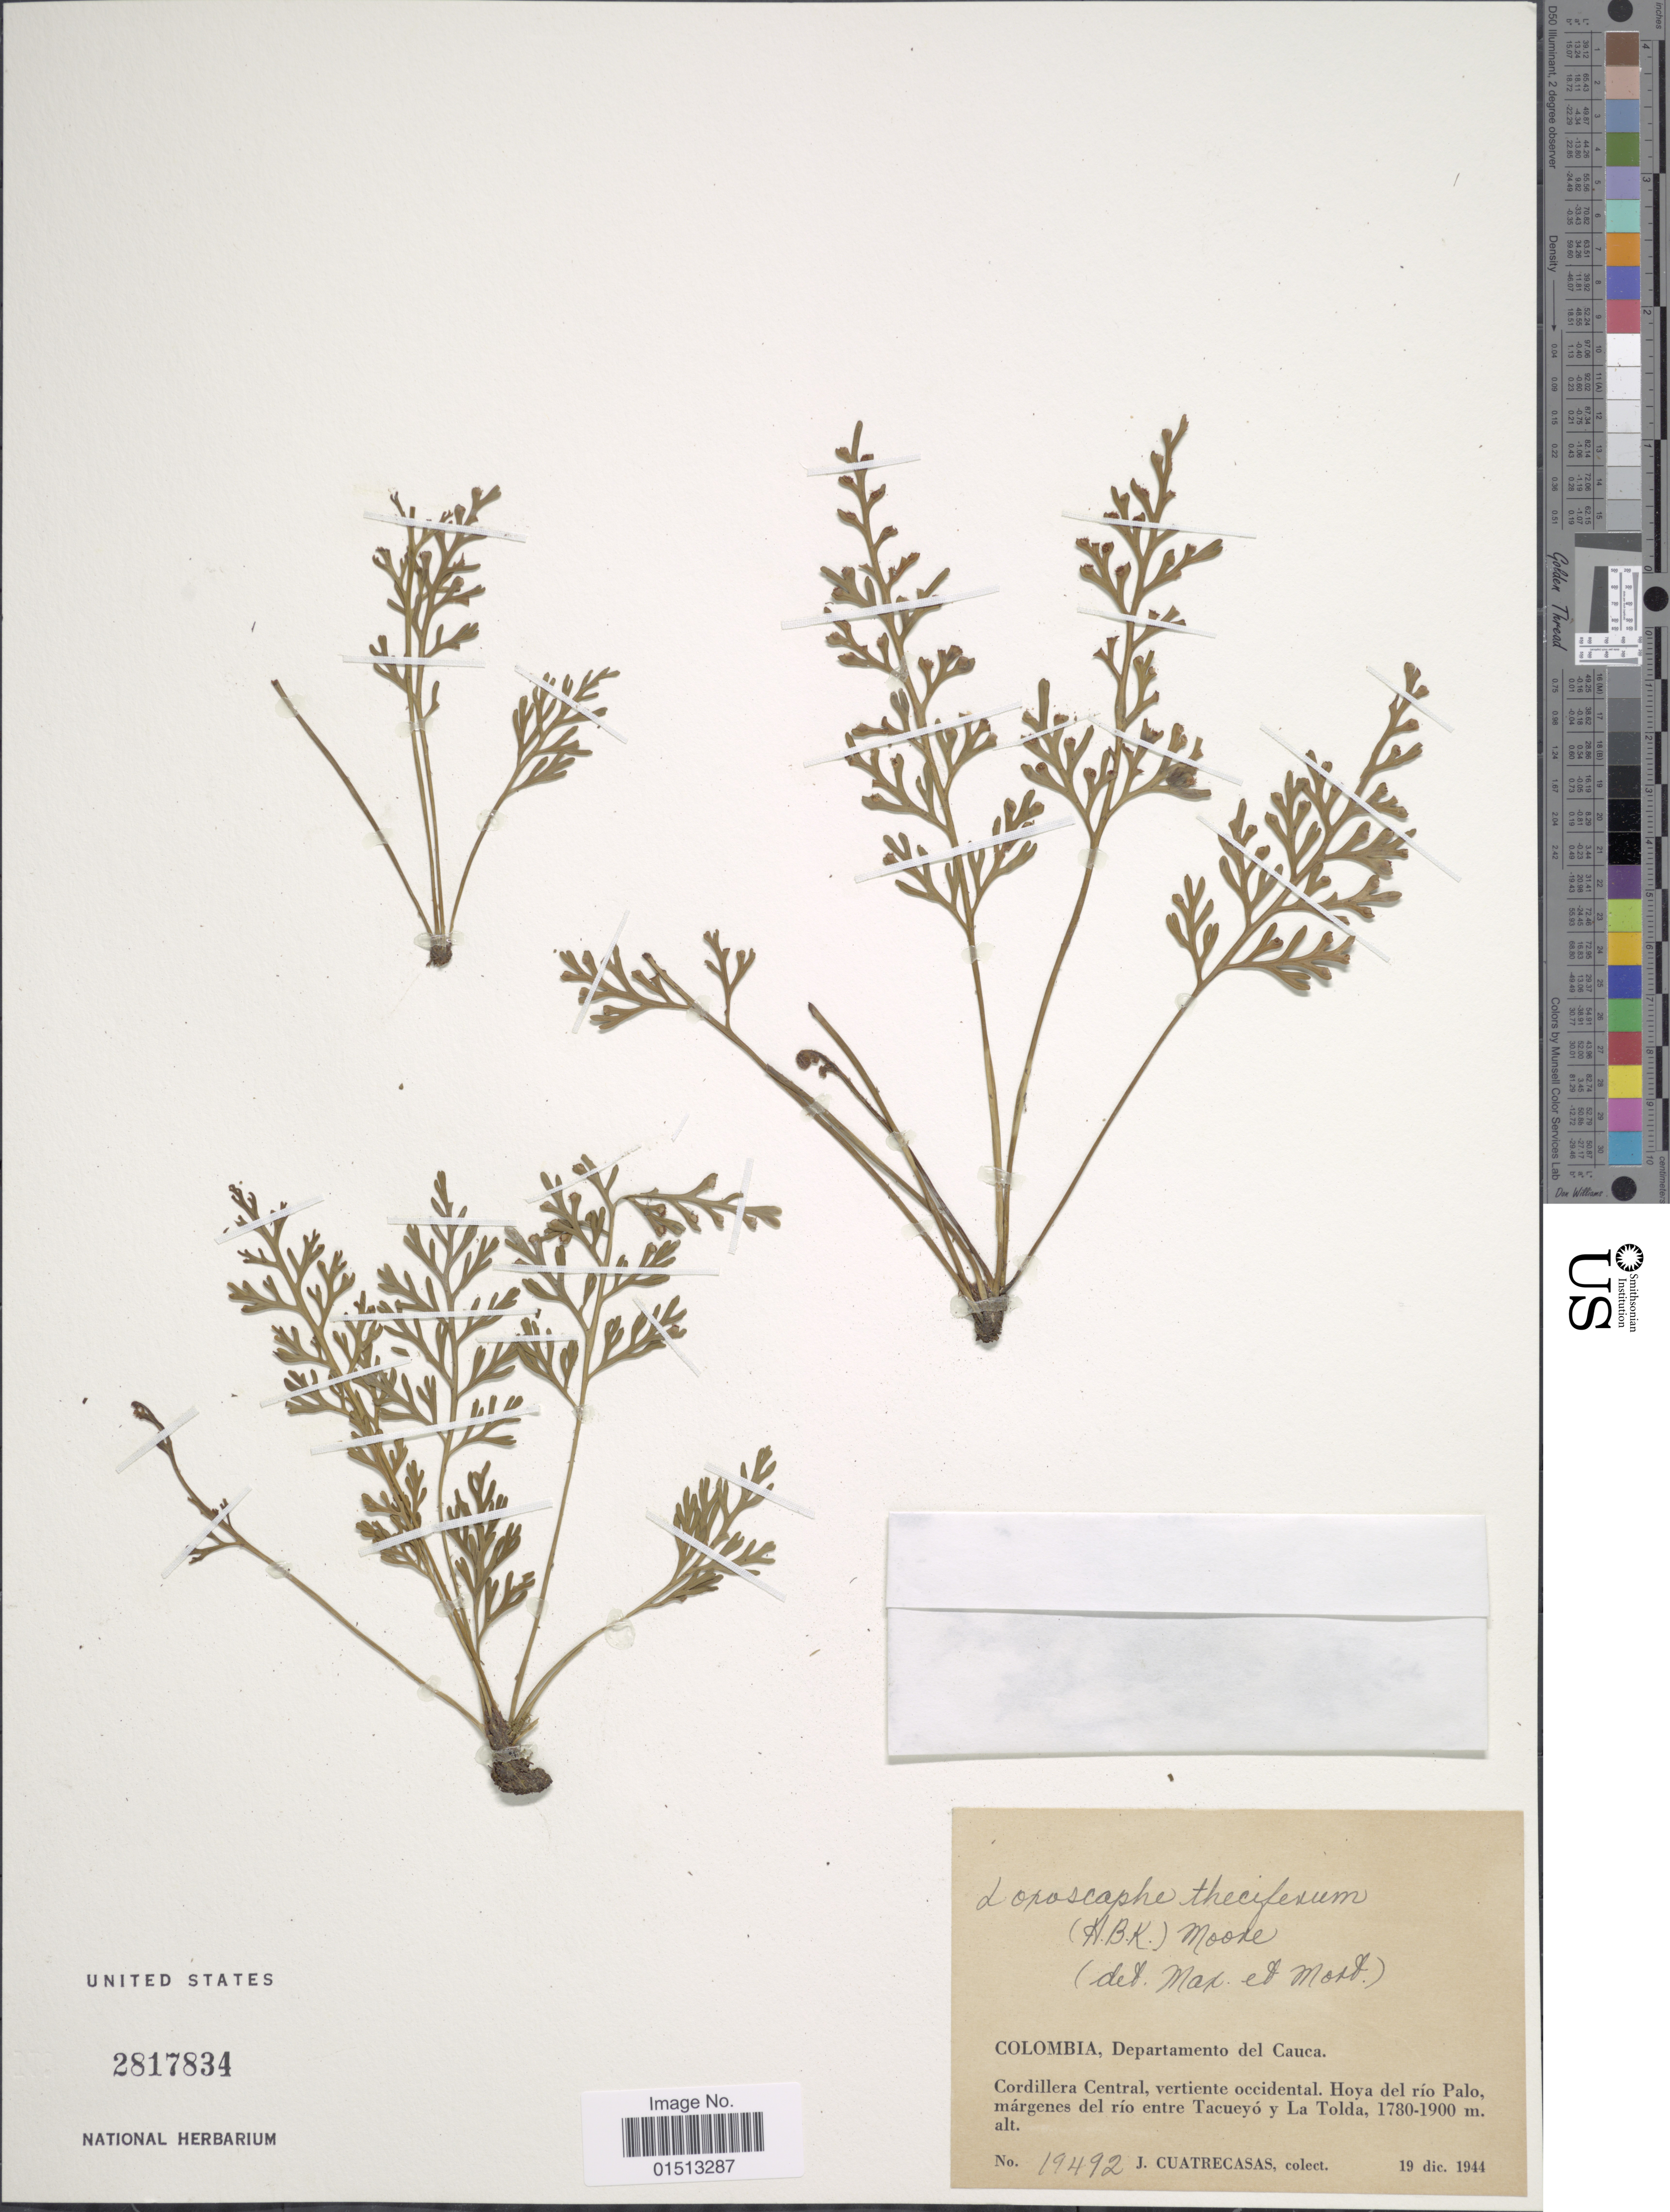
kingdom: Plantae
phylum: Tracheophyta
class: Polypodiopsida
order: Polypodiales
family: Aspleniaceae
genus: Asplenium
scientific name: Asplenium theciferum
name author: (Kunth) Mett.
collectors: J. Cuatrecasas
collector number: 19492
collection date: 1944-12-19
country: Colombia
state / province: Cauca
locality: Cordillera Central, vertiente occidental, hoya del rio Palo, márgenes del rio entre Tacueyo y La Tolda.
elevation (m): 1780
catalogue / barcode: US 2817834